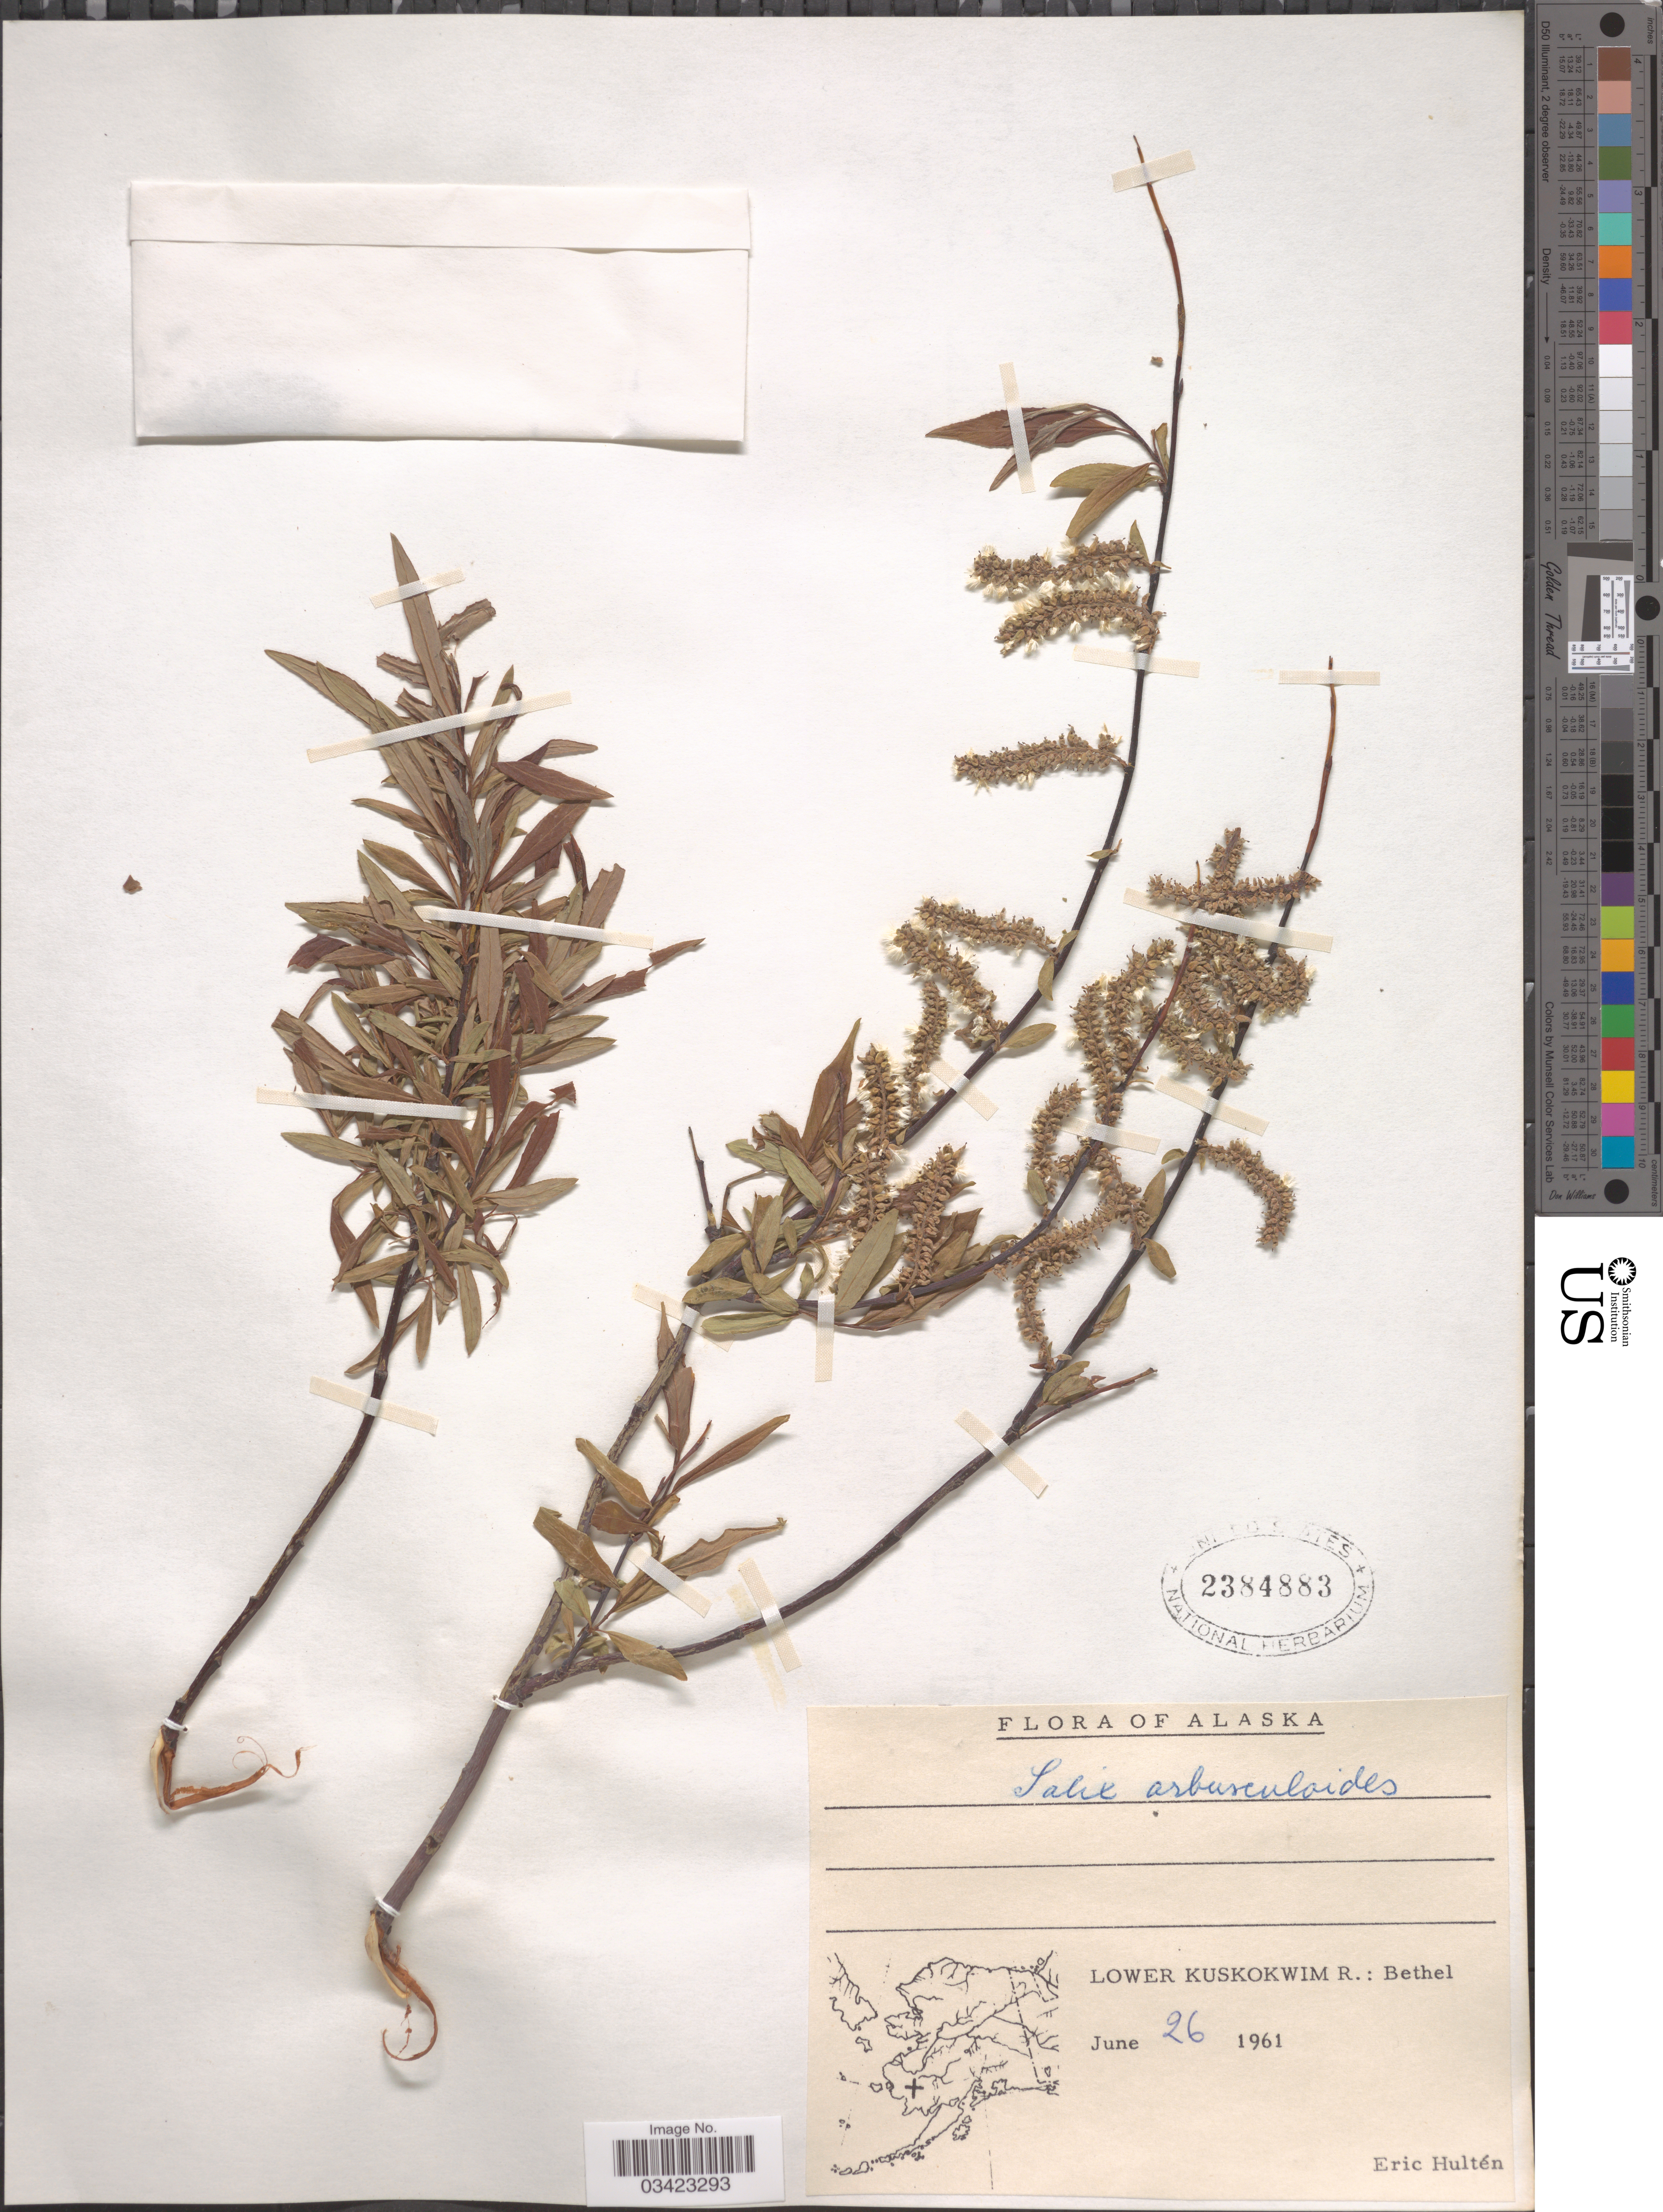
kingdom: Plantae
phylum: Tracheophyta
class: Magnoliopsida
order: Malpighiales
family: Salicaceae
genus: Salix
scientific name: Salix arbusculoides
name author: Andersson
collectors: E. G. Hultén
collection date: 1961-06-26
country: United States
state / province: Alaska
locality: Lower Kuskokwim R.: Bethel.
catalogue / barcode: US 2384883